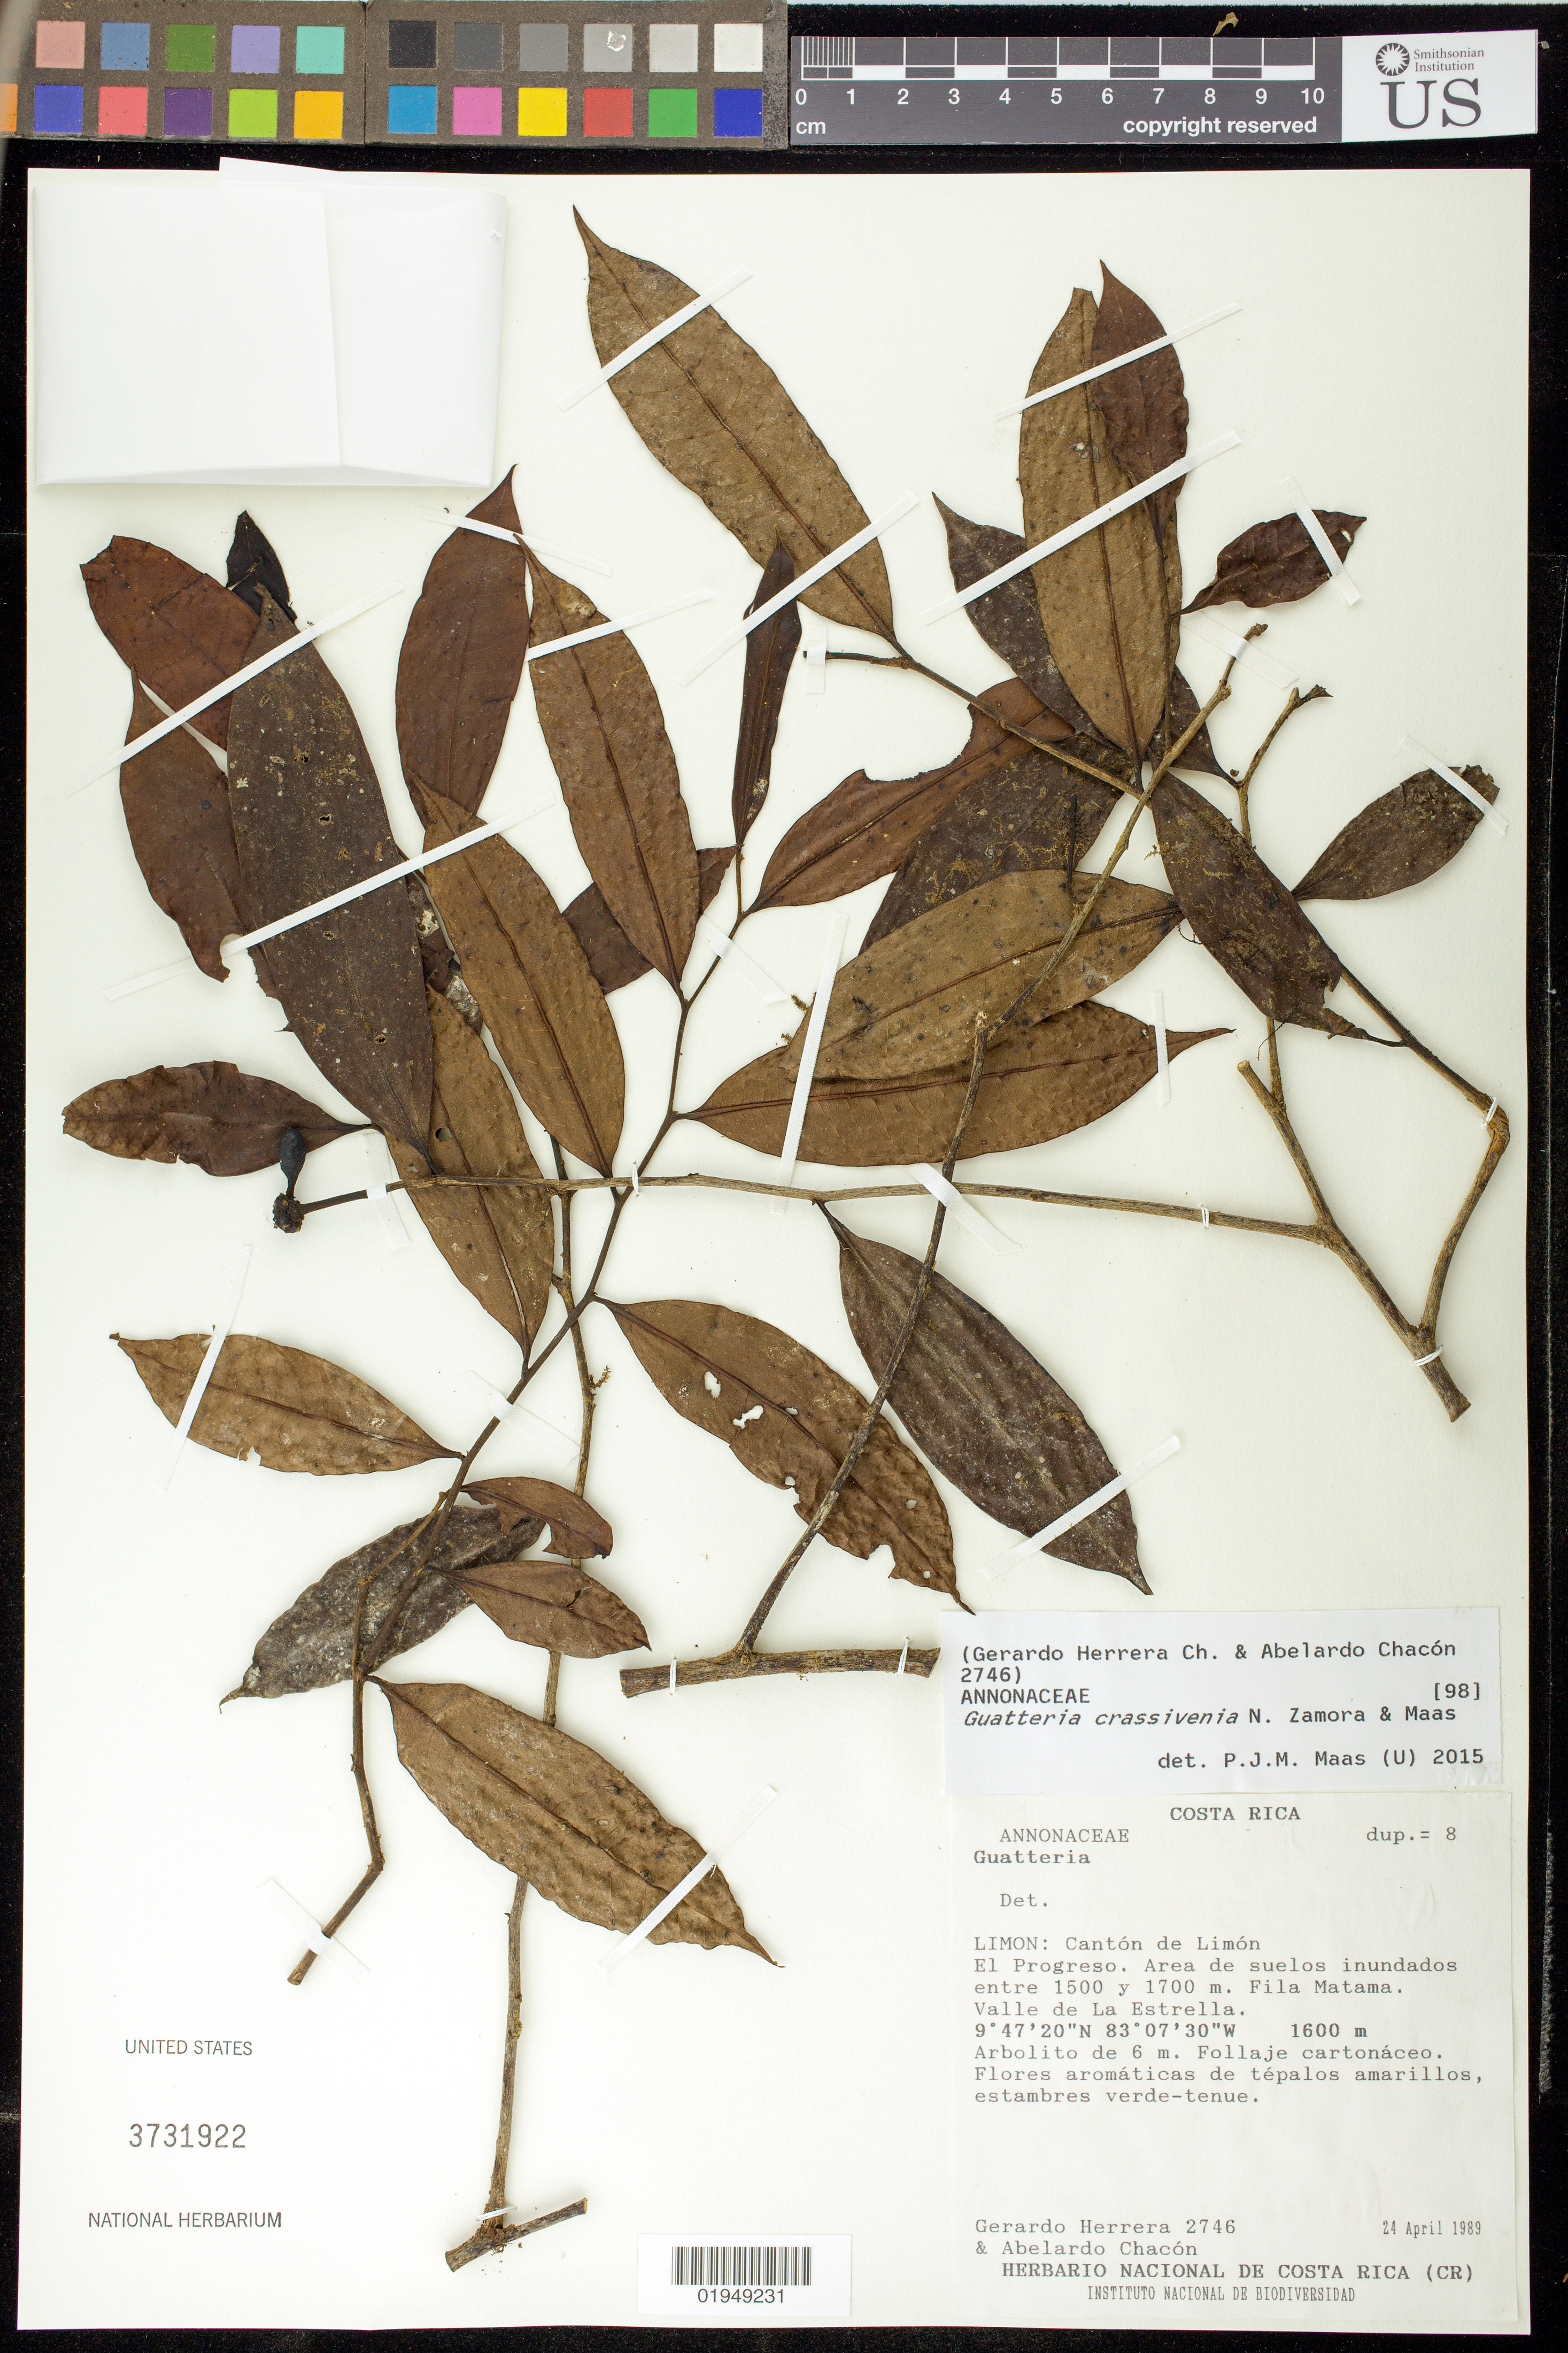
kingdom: Plantae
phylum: Tracheophyta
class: Magnoliopsida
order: Magnoliales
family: Annonaceae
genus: Guatteria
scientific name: Guatteria crassivenia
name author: N. Zamora & Maas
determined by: Maas, Paul J. M.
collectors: G. Herrera & A. Chacon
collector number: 2746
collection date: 1989-04-24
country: Costa Rica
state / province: Limón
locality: Cantón de Limón El Progreso. Area de suelos inundados entre 1500 y 1700 m. Fila Matama. Valle de La Estrella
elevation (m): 1600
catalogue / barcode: US 3731922